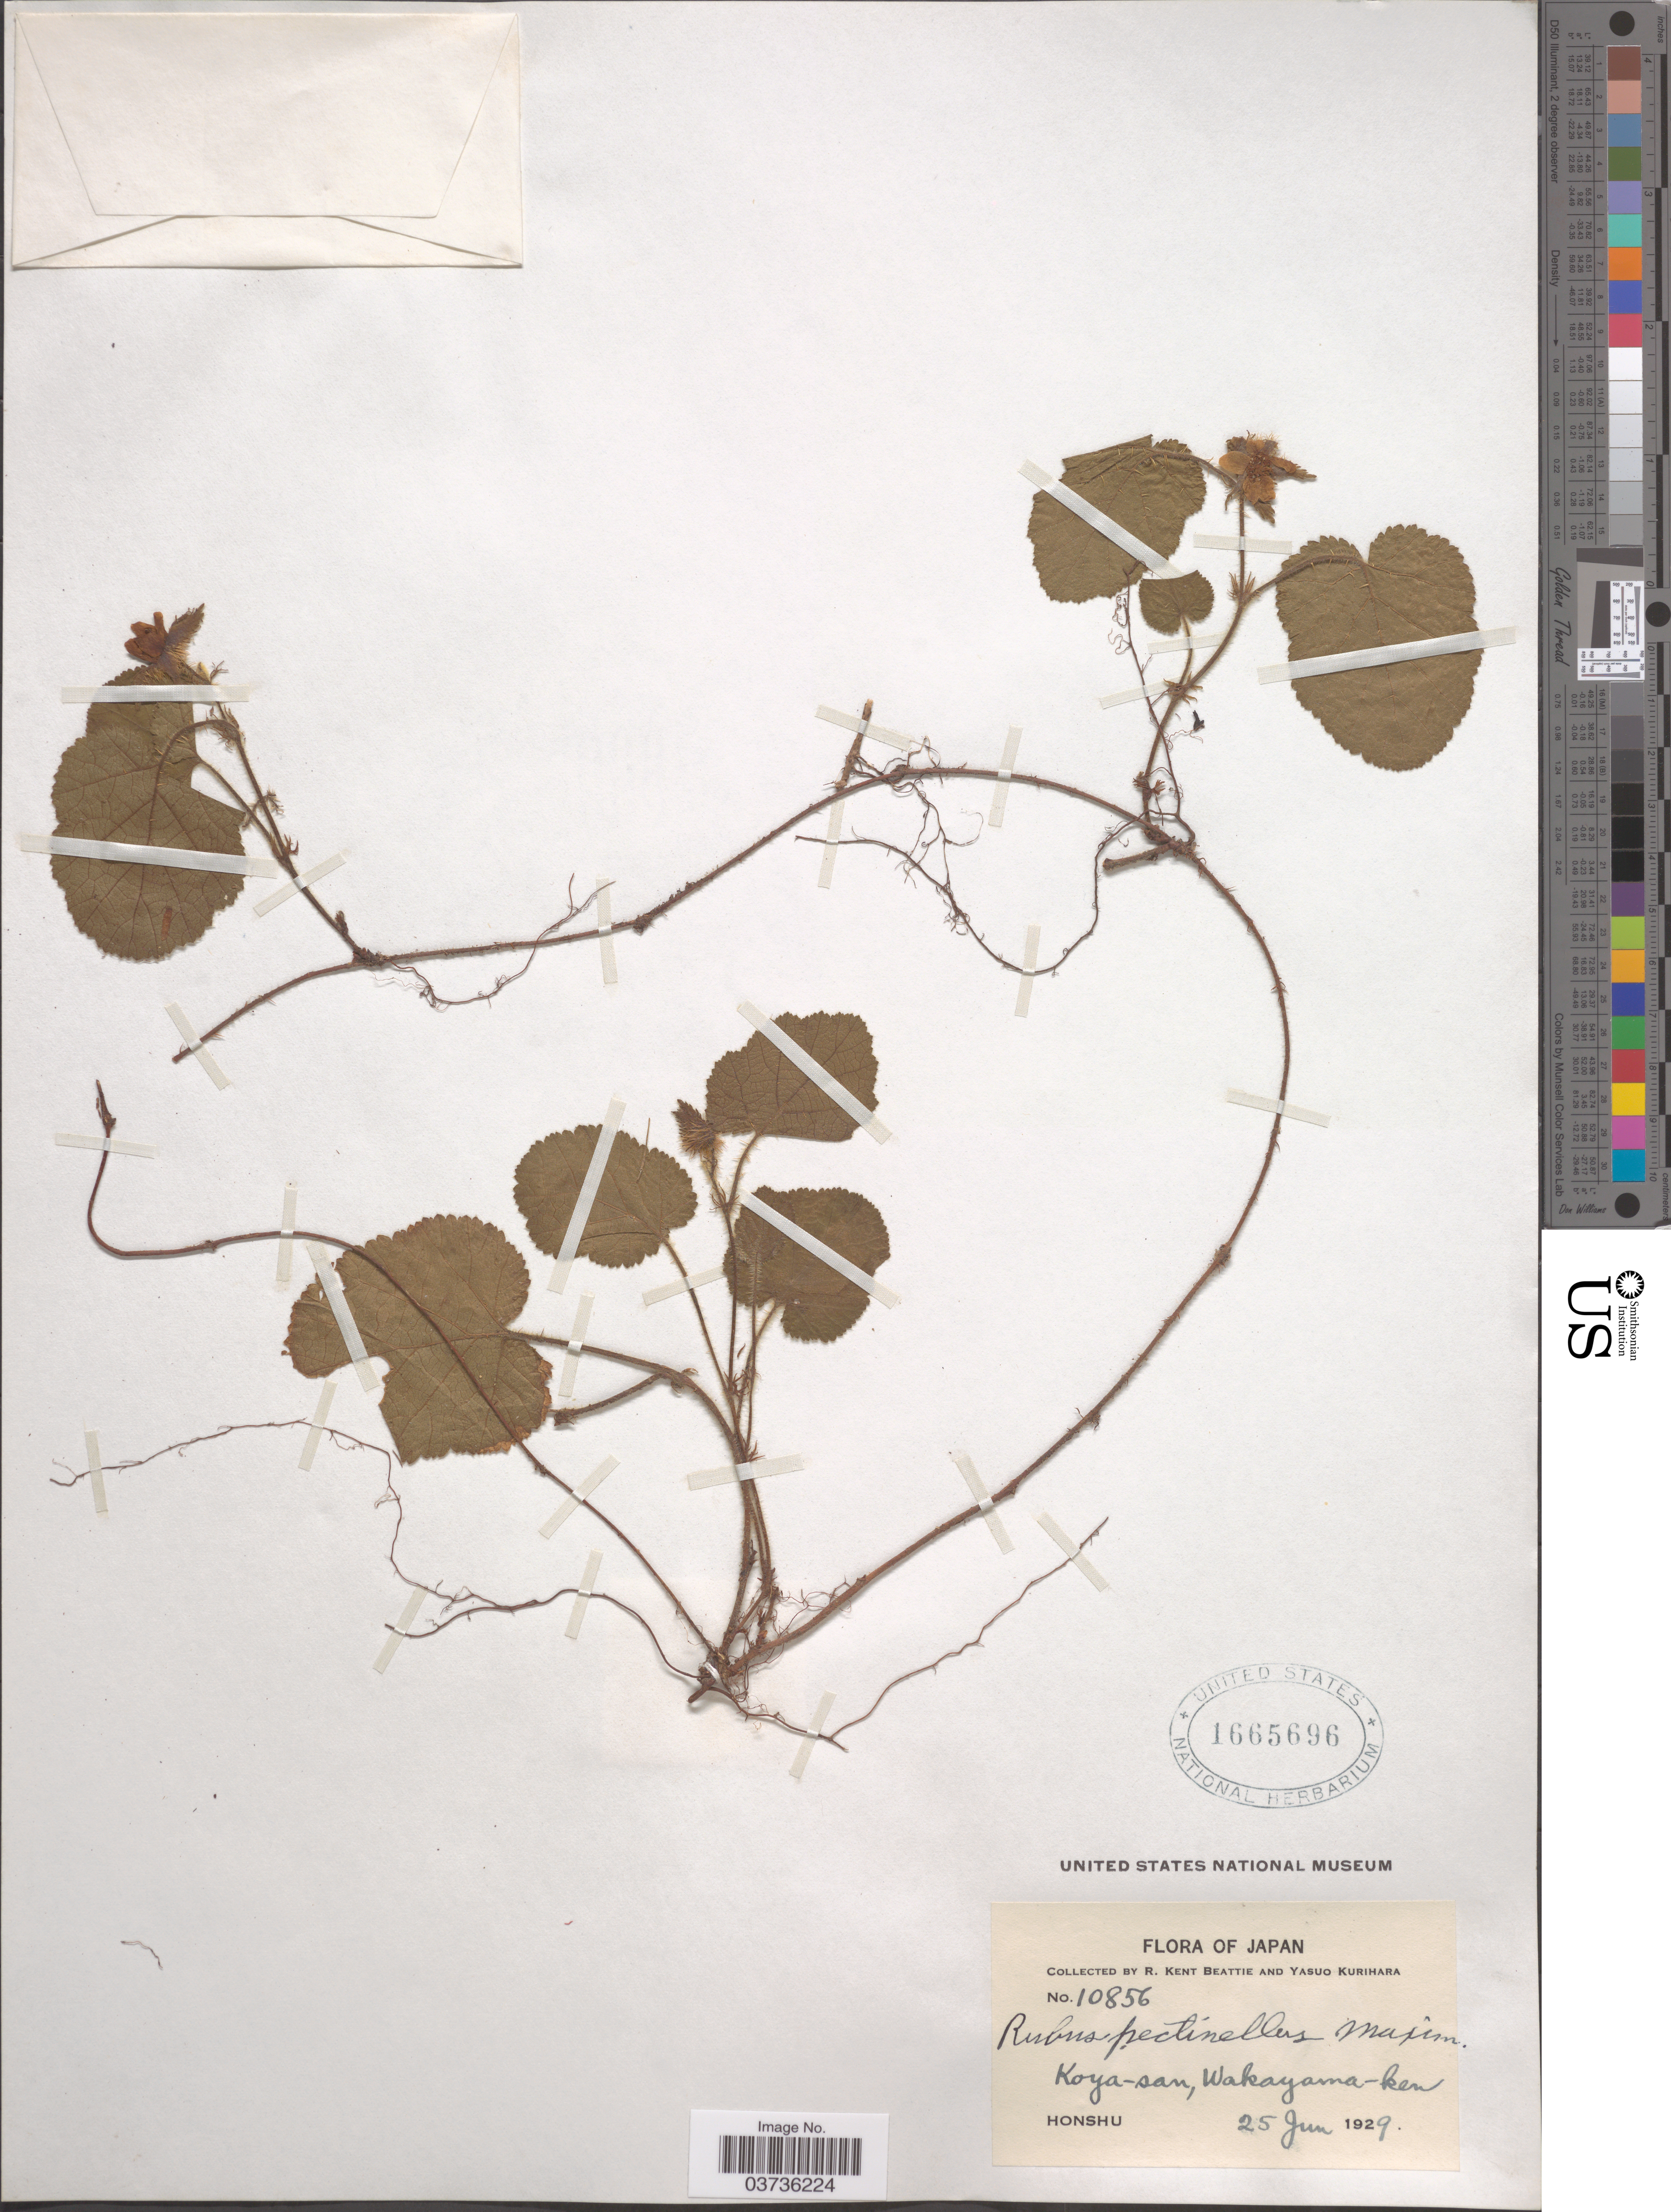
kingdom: Plantae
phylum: Tracheophyta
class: Magnoliopsida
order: Rosales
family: Rosaceae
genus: Rubus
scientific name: Rubus pectinellus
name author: Maxim.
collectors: R. K. Beattie & Y. Kurihara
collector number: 10856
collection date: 1929-06-25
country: Japan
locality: Koya-san, Wakayama-ken. Honshu.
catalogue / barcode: US 1665696